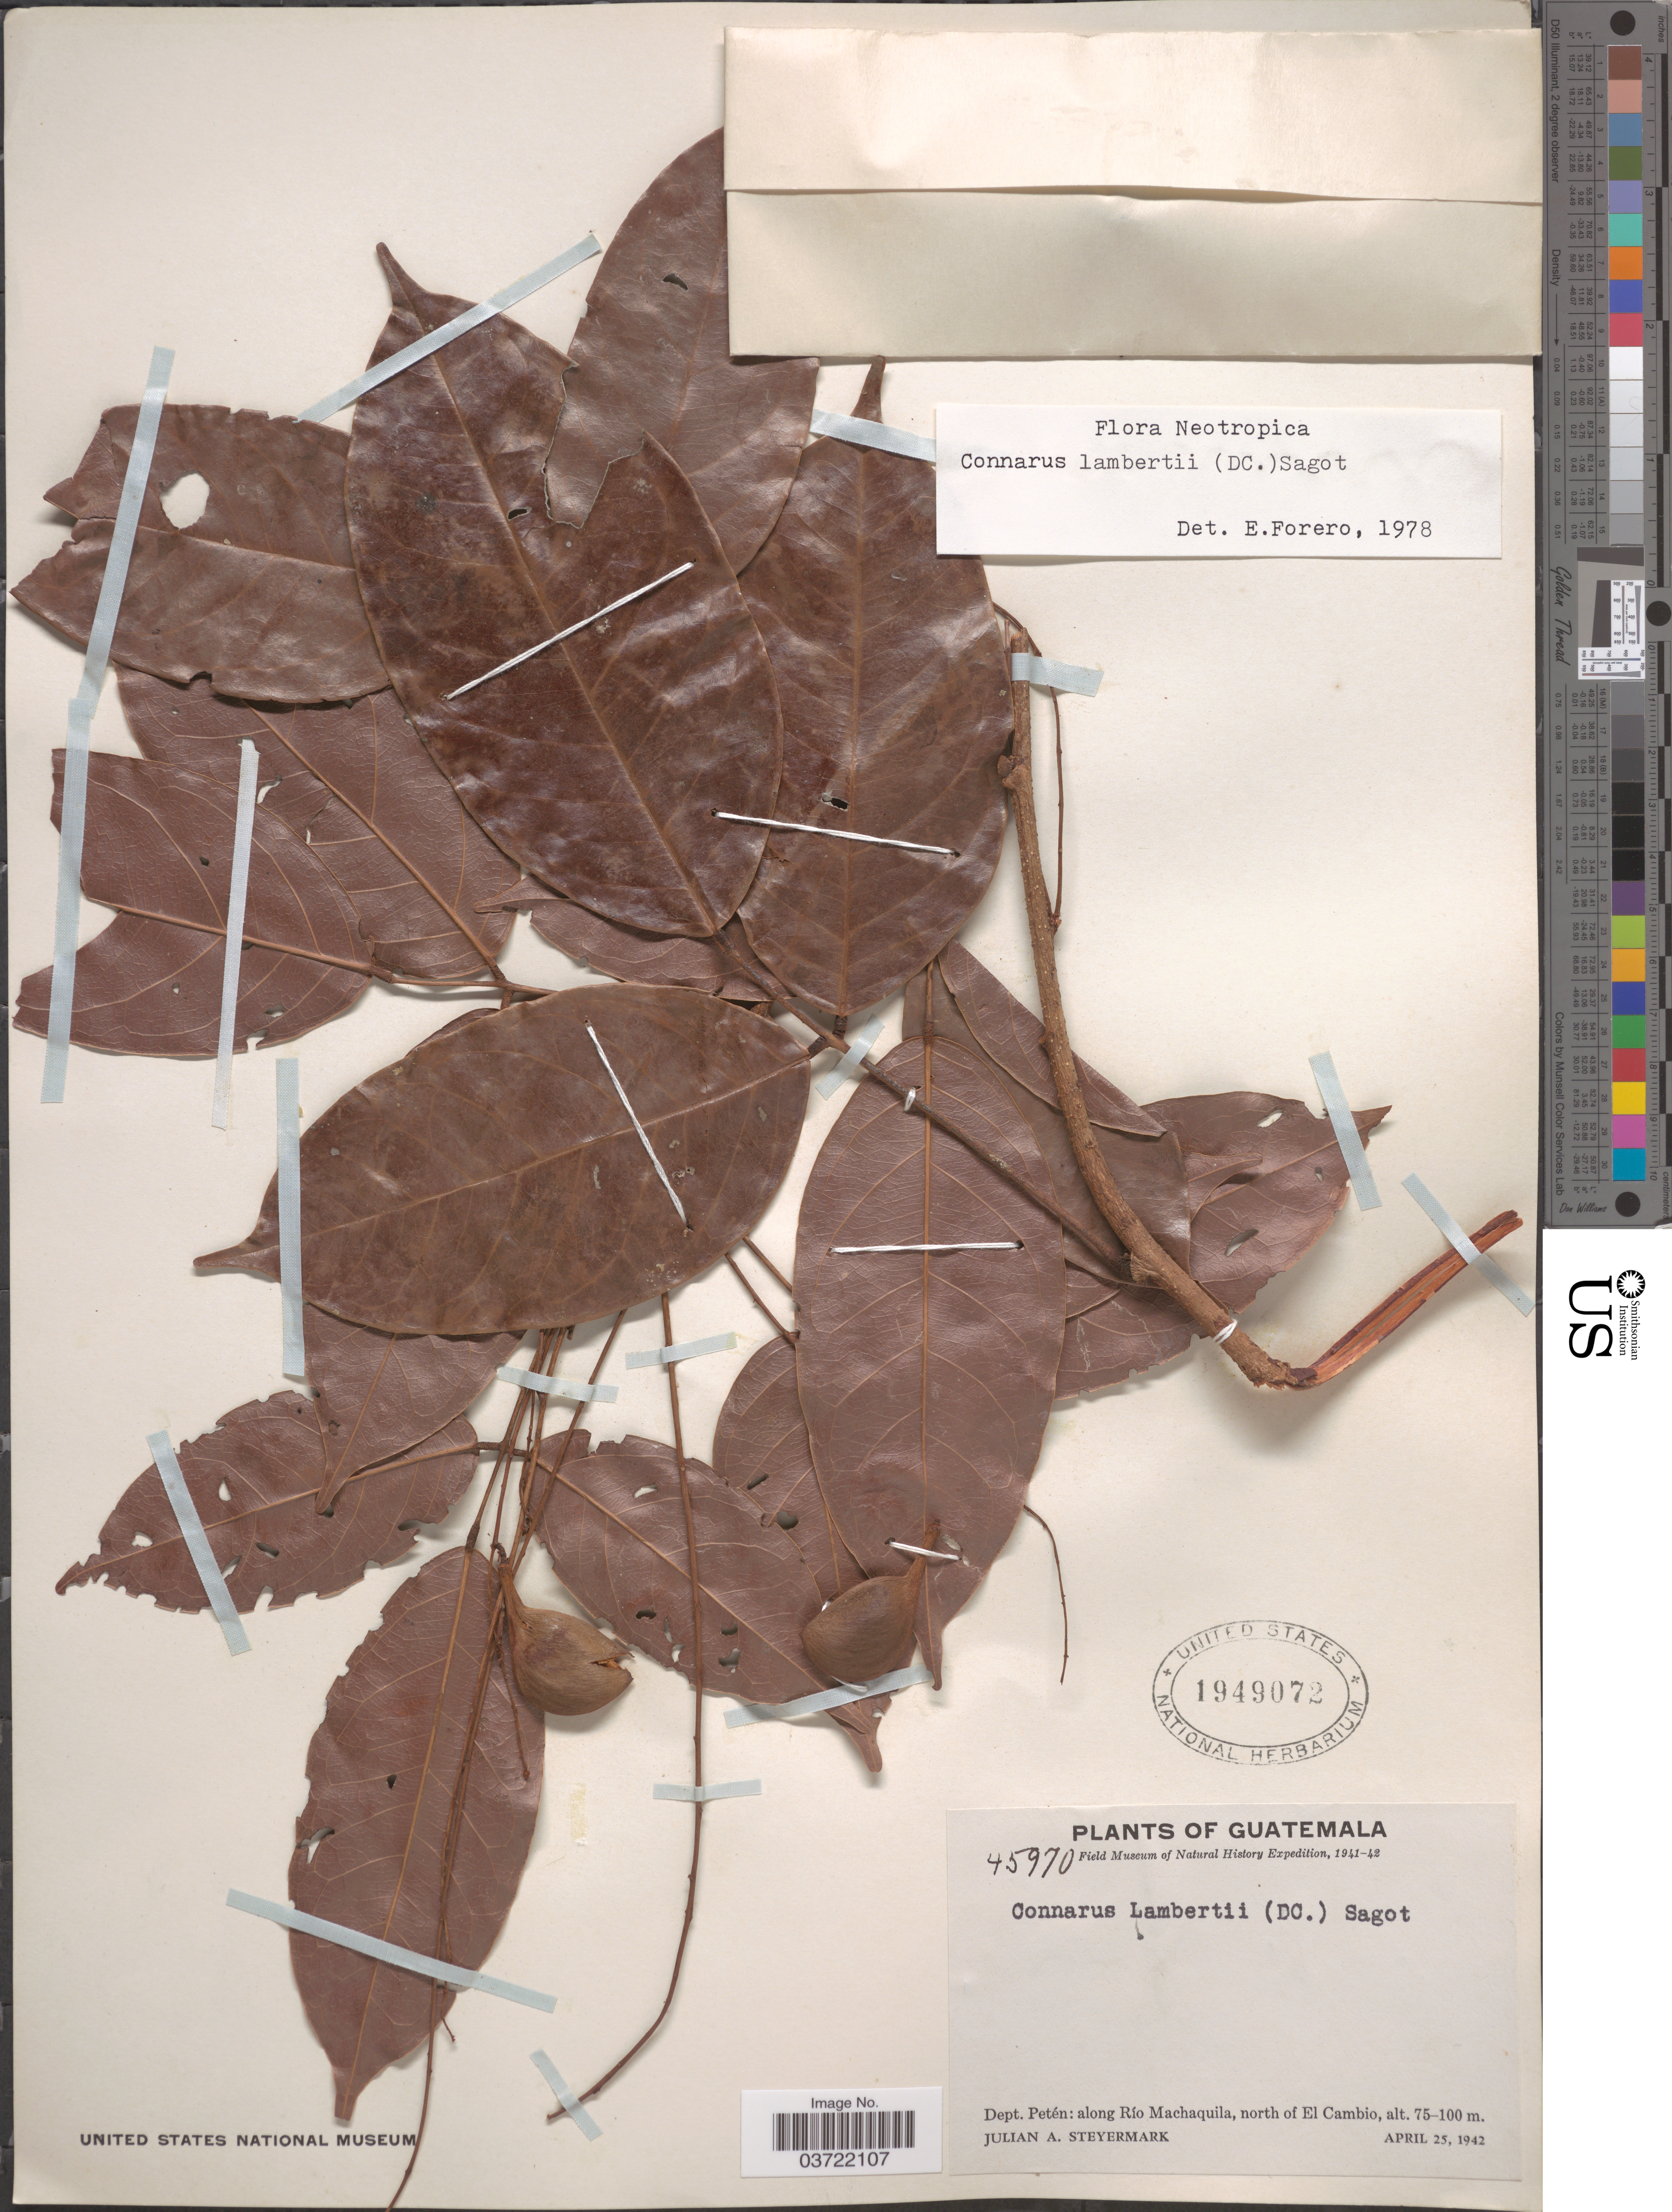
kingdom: Plantae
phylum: Tracheophyta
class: Magnoliopsida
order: Oxalidales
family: Connaraceae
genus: Connarus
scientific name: Connarus lambertii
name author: (DC.) Sagot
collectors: J. Steyermark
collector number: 45970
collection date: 1942-04-25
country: Guatemala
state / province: El Peten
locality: Dept. Petén: along Río Machaquila, north of El Cambio.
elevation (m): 75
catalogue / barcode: US 1949072